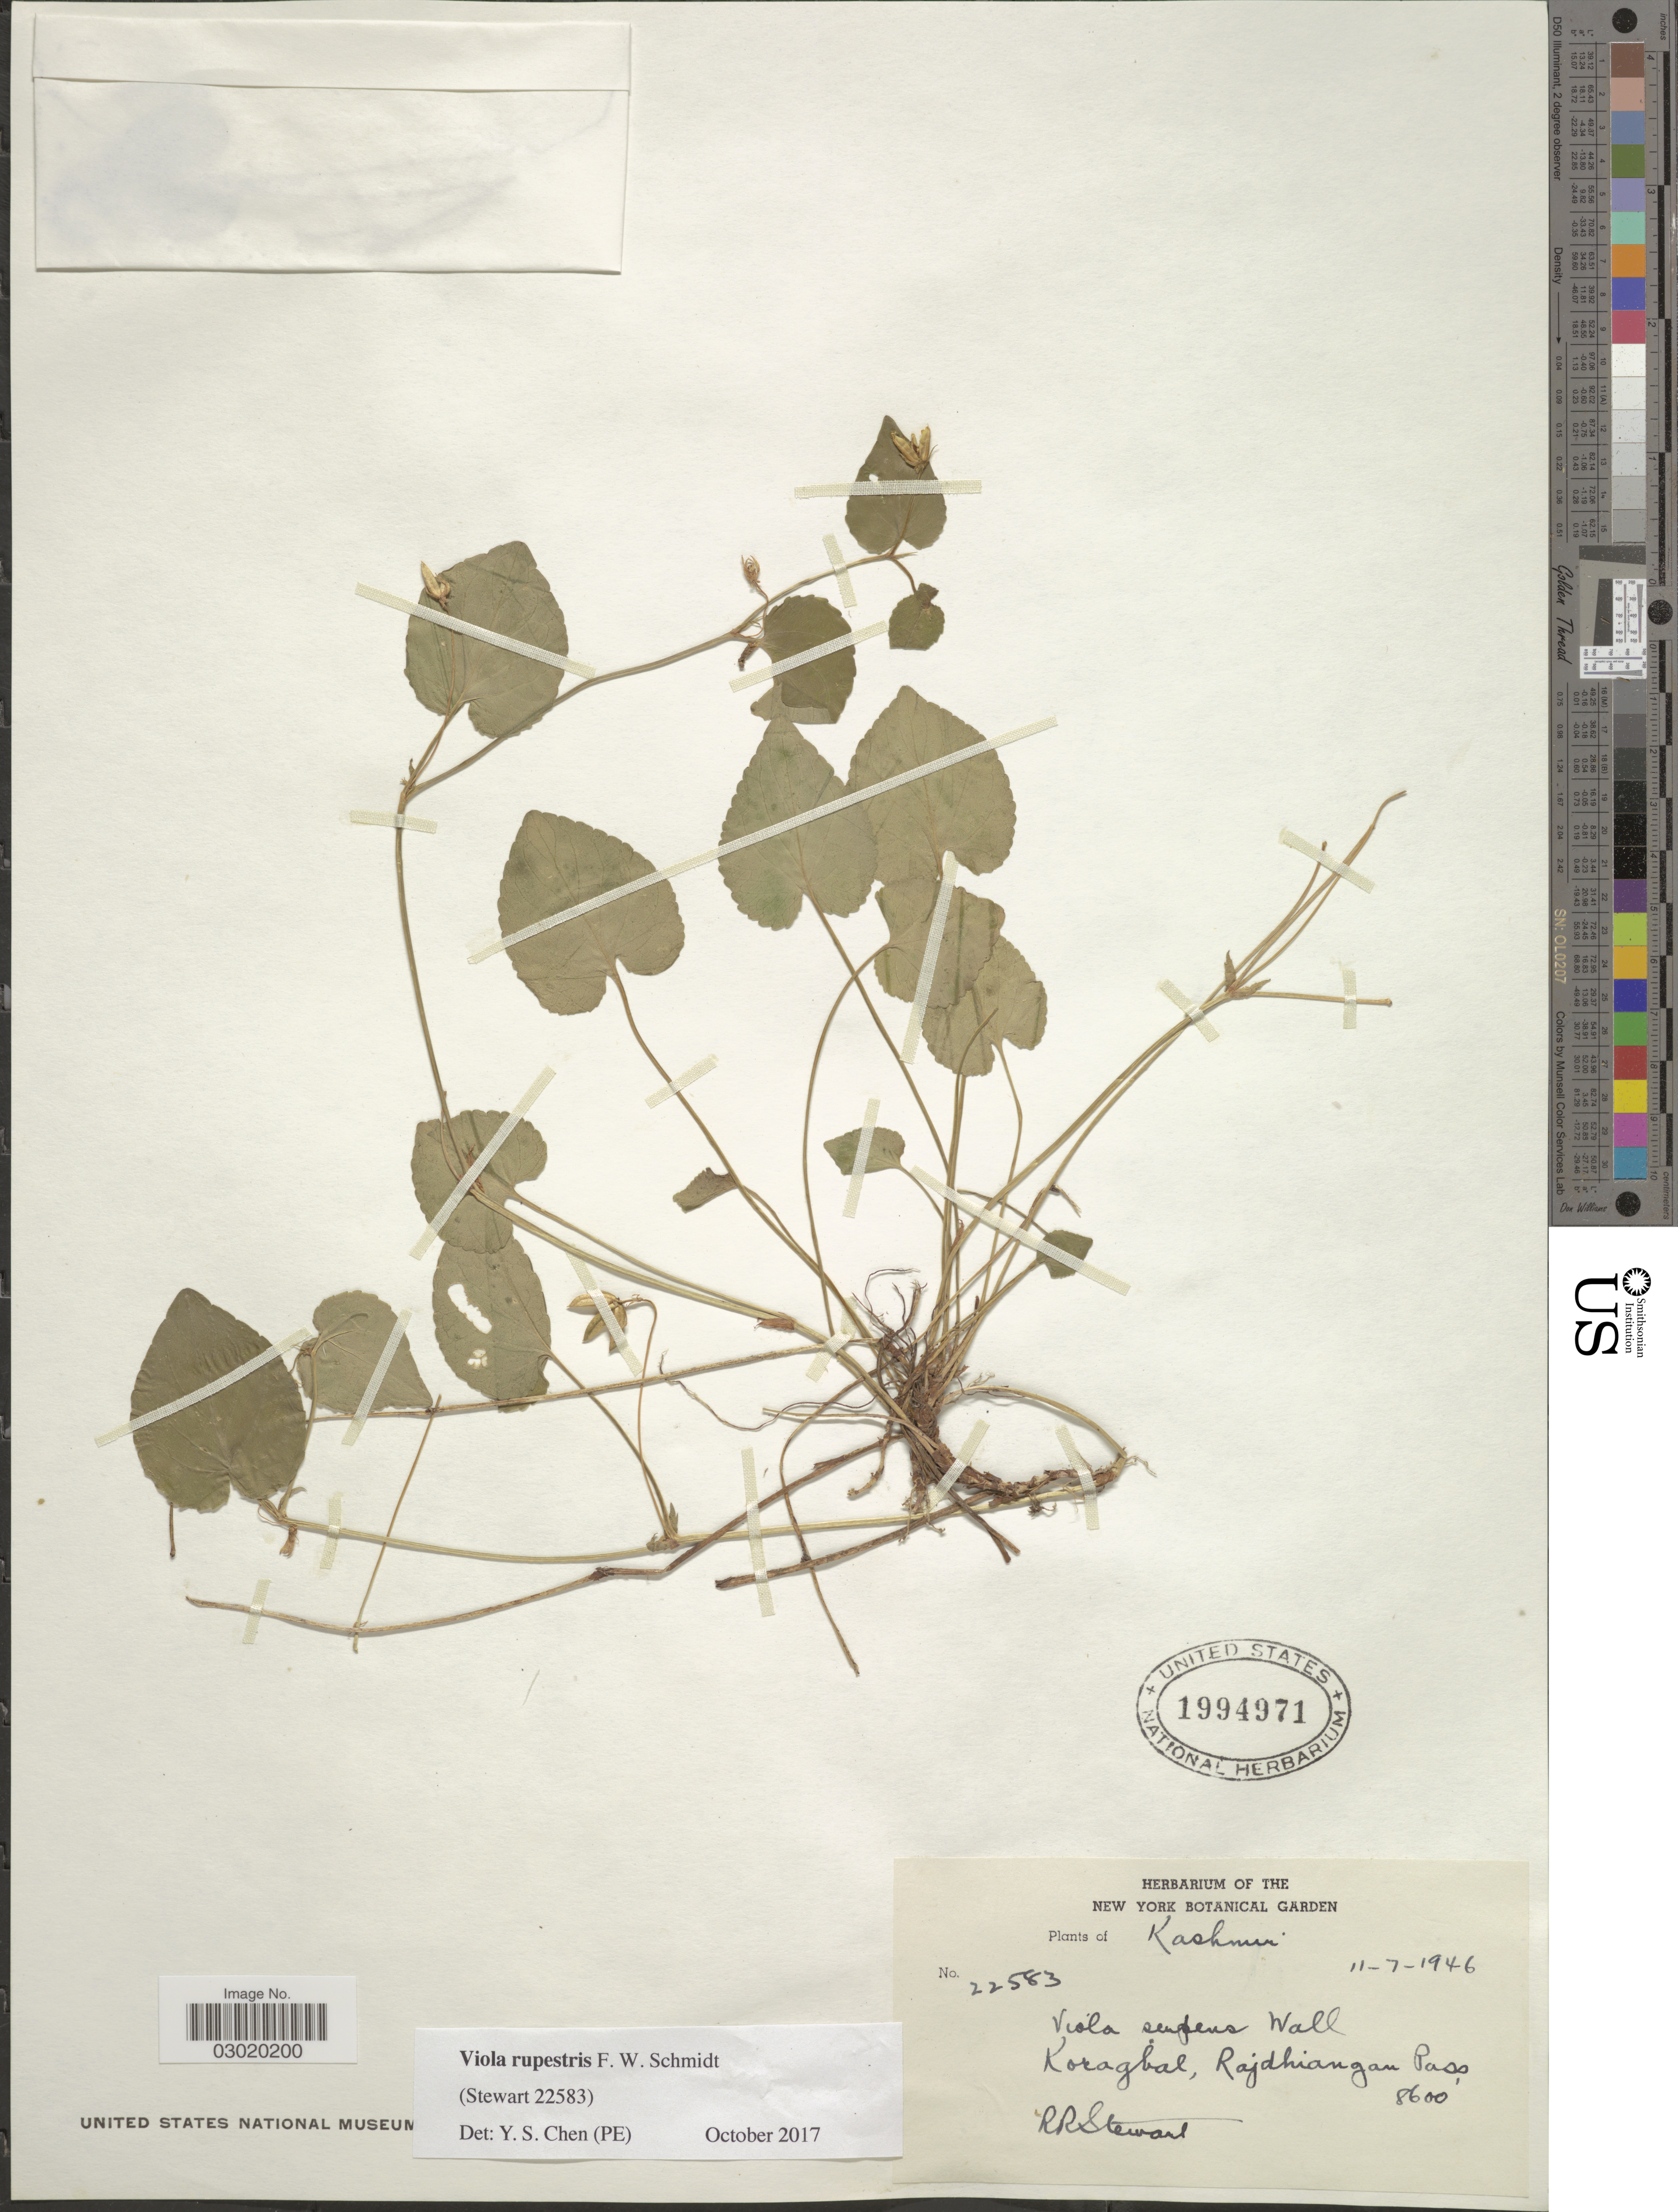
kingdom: Plantae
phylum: Tracheophyta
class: Magnoliopsida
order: Malpighiales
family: Violaceae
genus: Viola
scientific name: Viola rupestris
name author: F.W. Schmidt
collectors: R. Steward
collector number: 22583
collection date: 1946-07-11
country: India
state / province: Jammu and Kashmir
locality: Kashmir, Koragbal, Rajdhiangan Pass.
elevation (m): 2621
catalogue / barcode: US 1994971